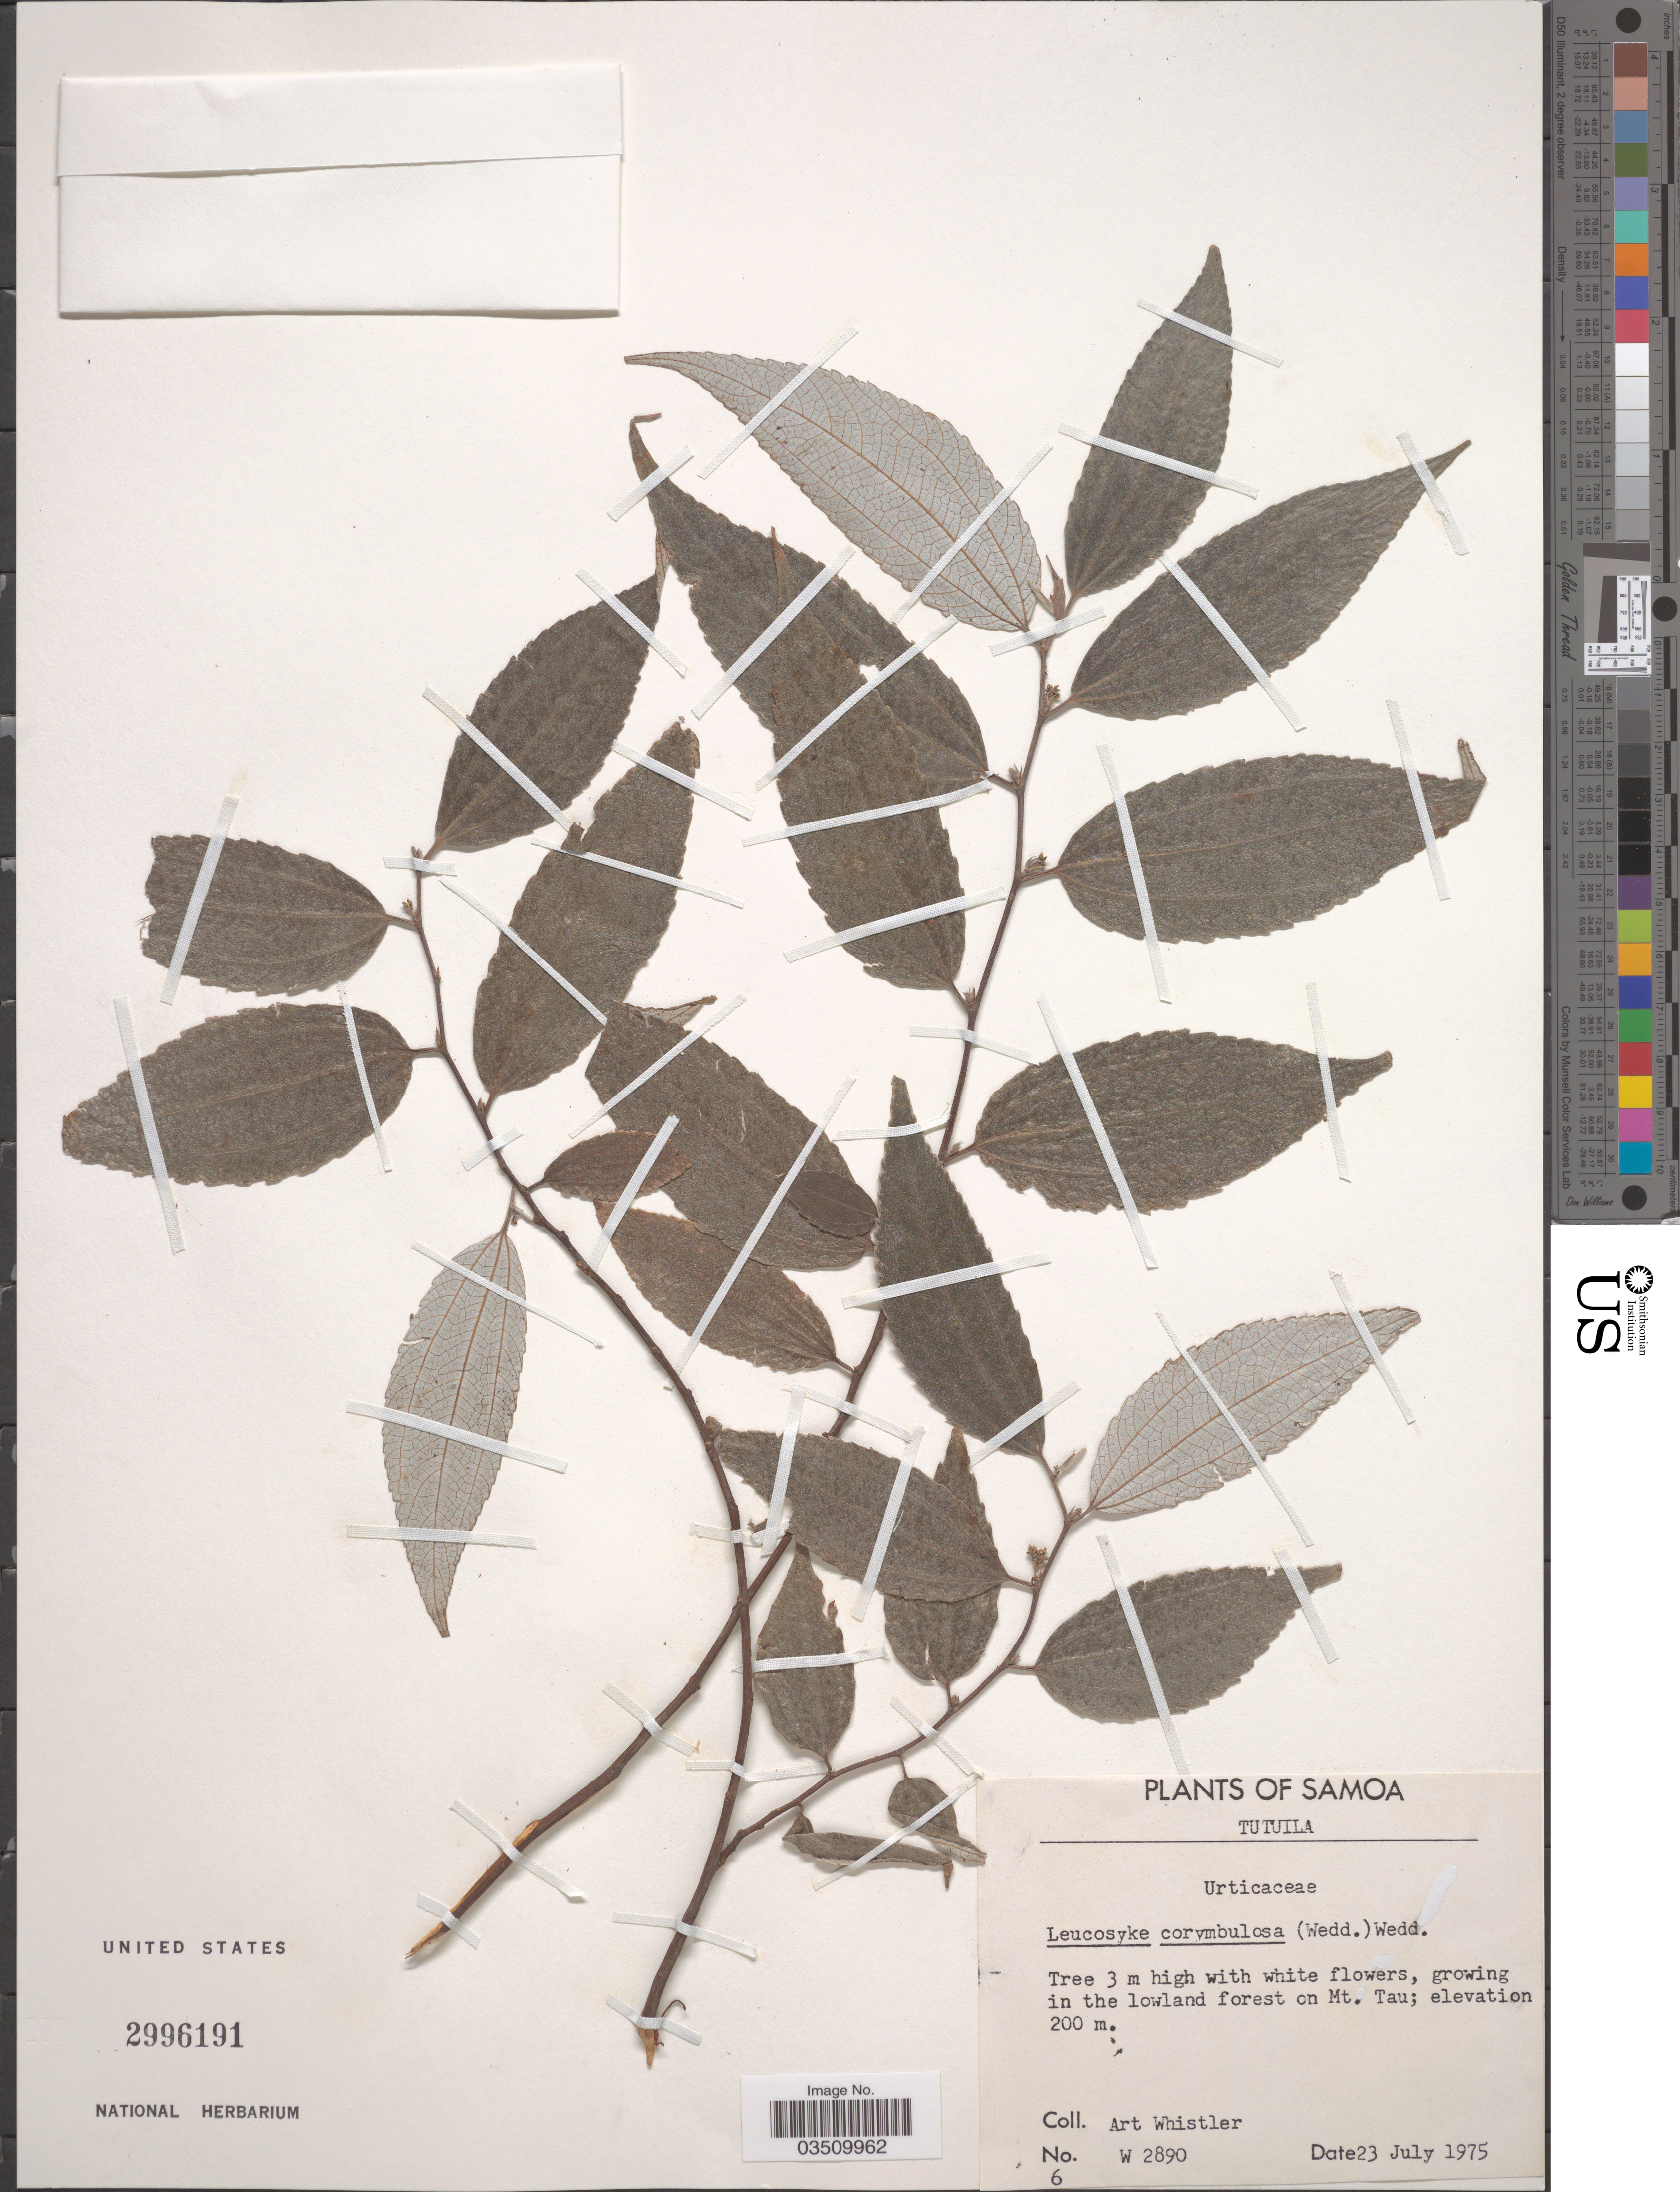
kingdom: Plantae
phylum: Tracheophyta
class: Magnoliopsida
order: Rosales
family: Urticaceae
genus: Leucosyke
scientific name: Leucosyke corymbulosa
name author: (Wedd.) Wedd.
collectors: A. Whistler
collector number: W 2890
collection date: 1975-07-23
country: American Samoa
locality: Tutuila. In the lowland forest on Mt. Tau.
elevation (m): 200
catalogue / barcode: US 2996191